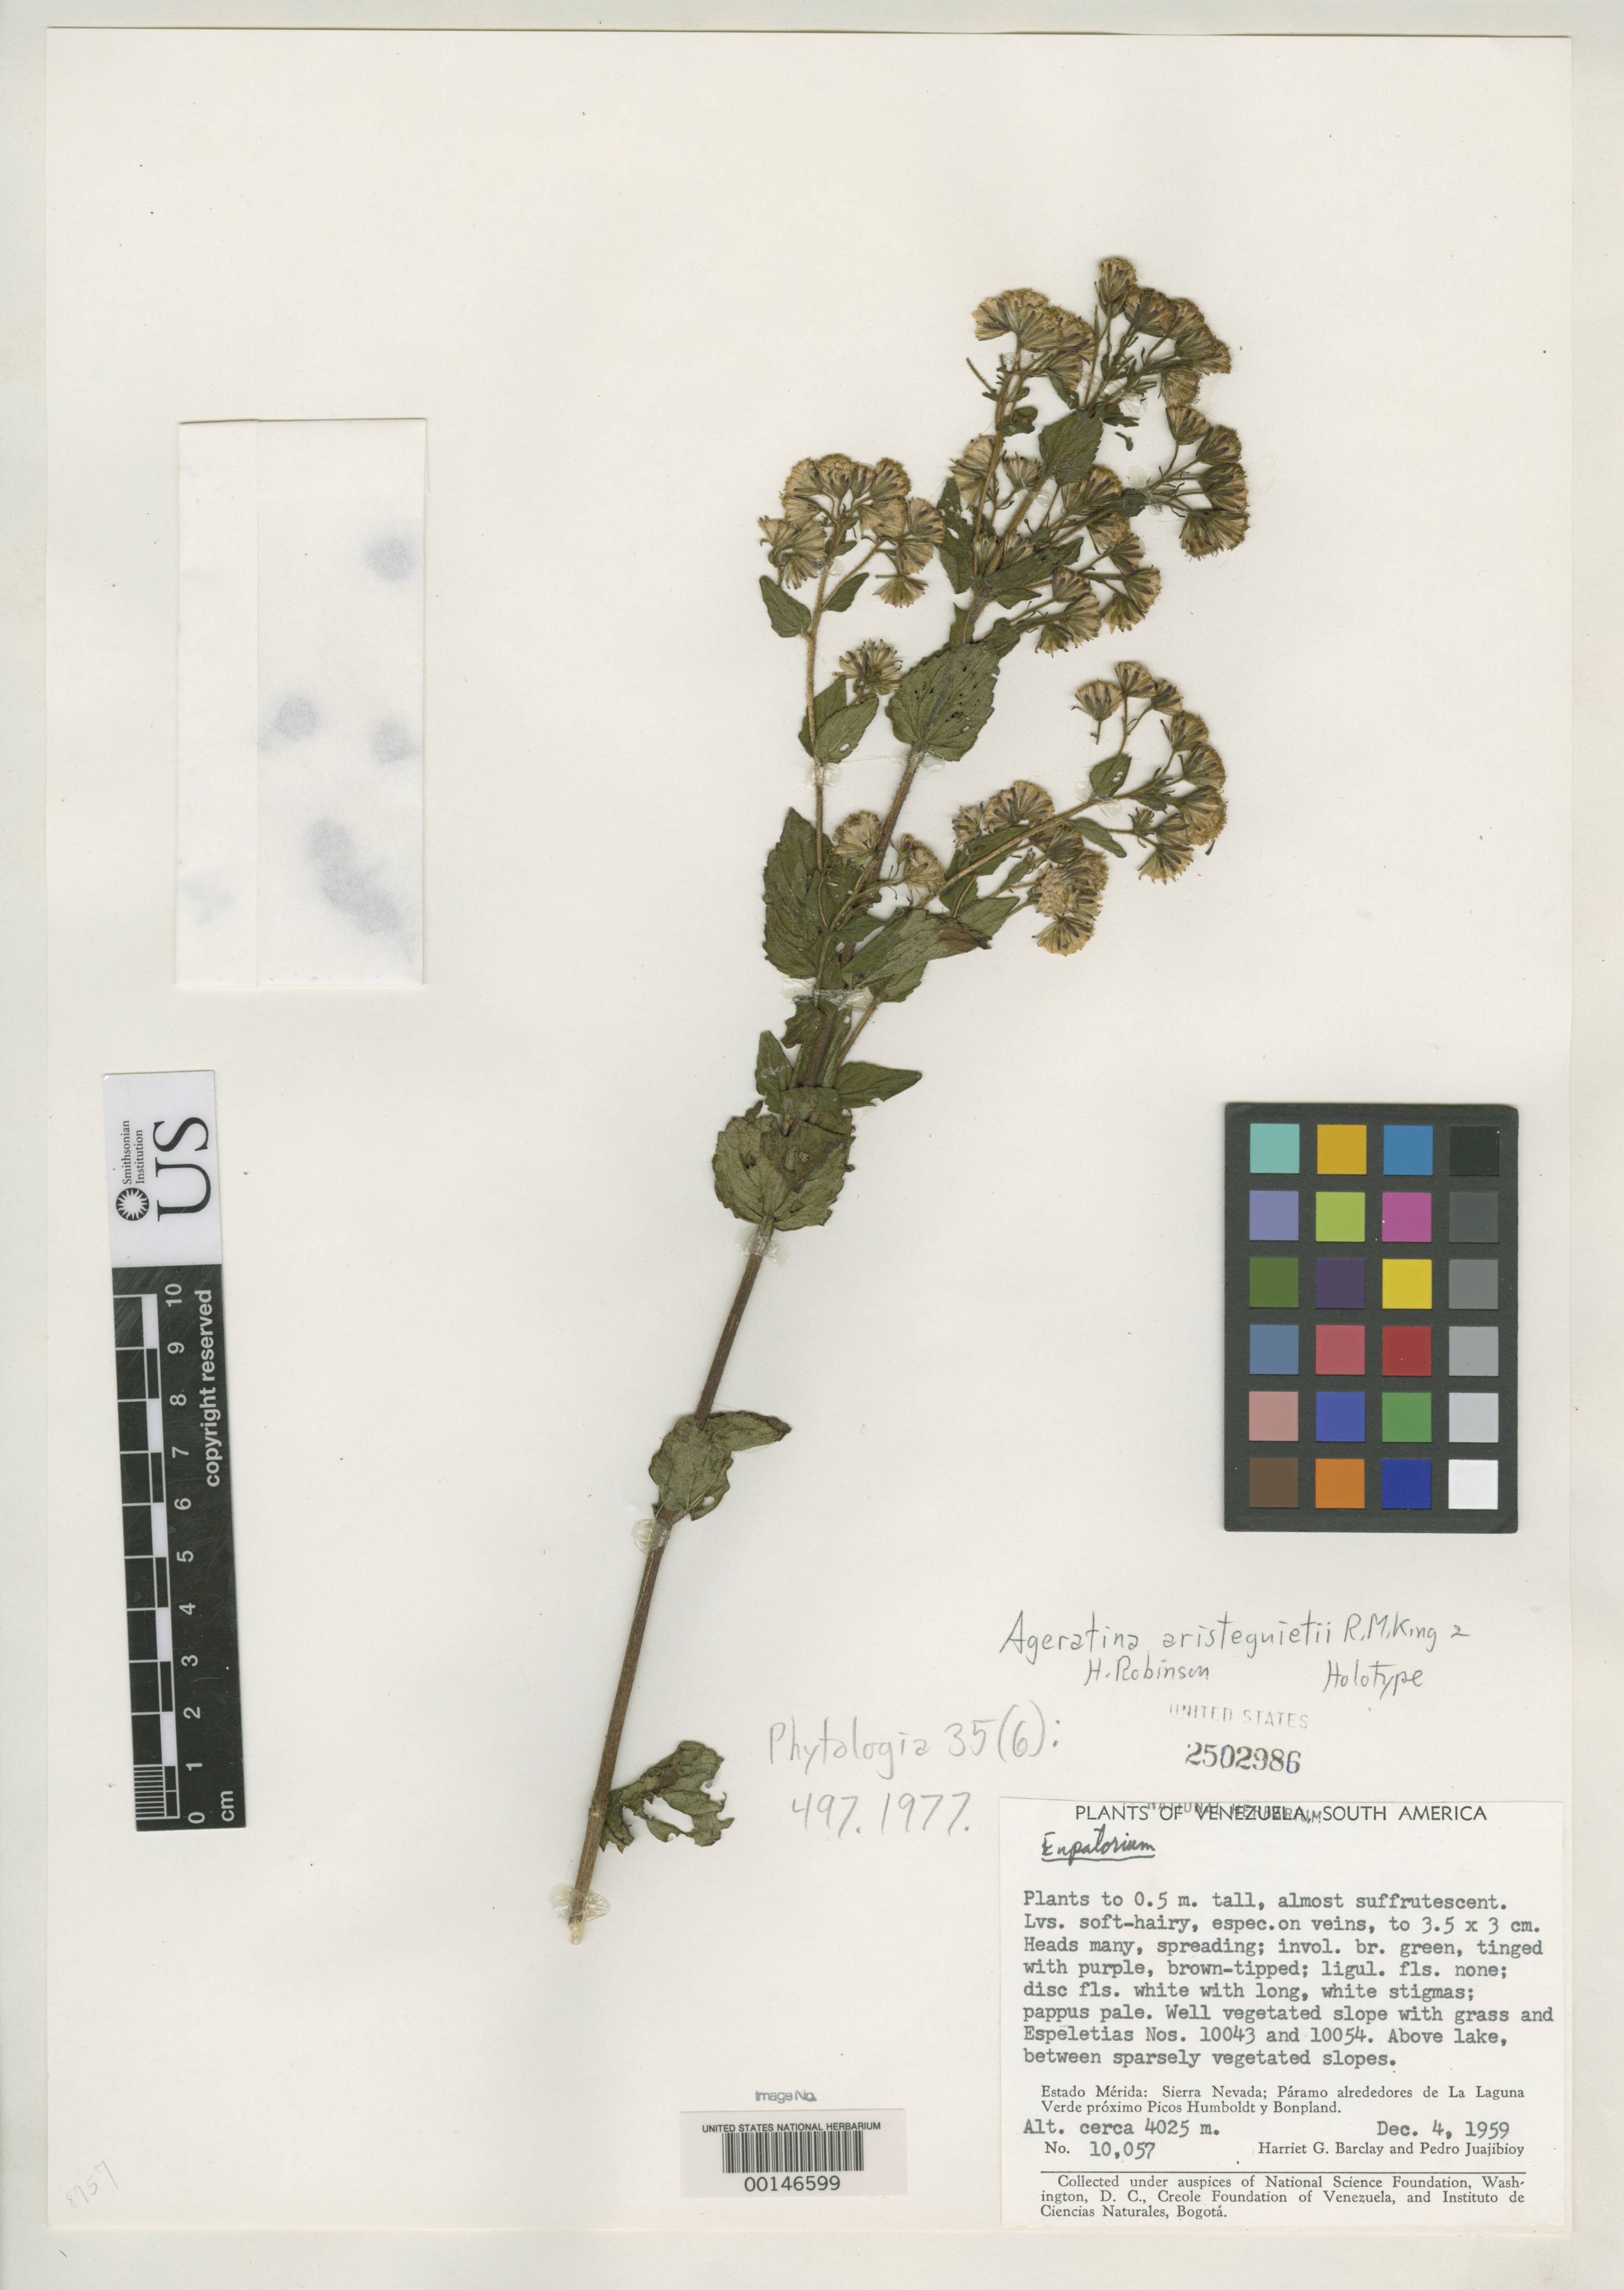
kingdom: Plantae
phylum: Tracheophyta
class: Magnoliopsida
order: Asterales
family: Asteraceae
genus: Ageratina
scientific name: Ageratina aristeguietii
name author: R.M. King & H. Rob.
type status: Holotype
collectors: H. G. Barclay & P. Juajibioy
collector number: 10057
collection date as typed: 04 Dec 1959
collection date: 1959-12-04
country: Venezuela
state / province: Mérida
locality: Sierra Nevada, La Laguna Verde.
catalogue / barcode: US 2502986